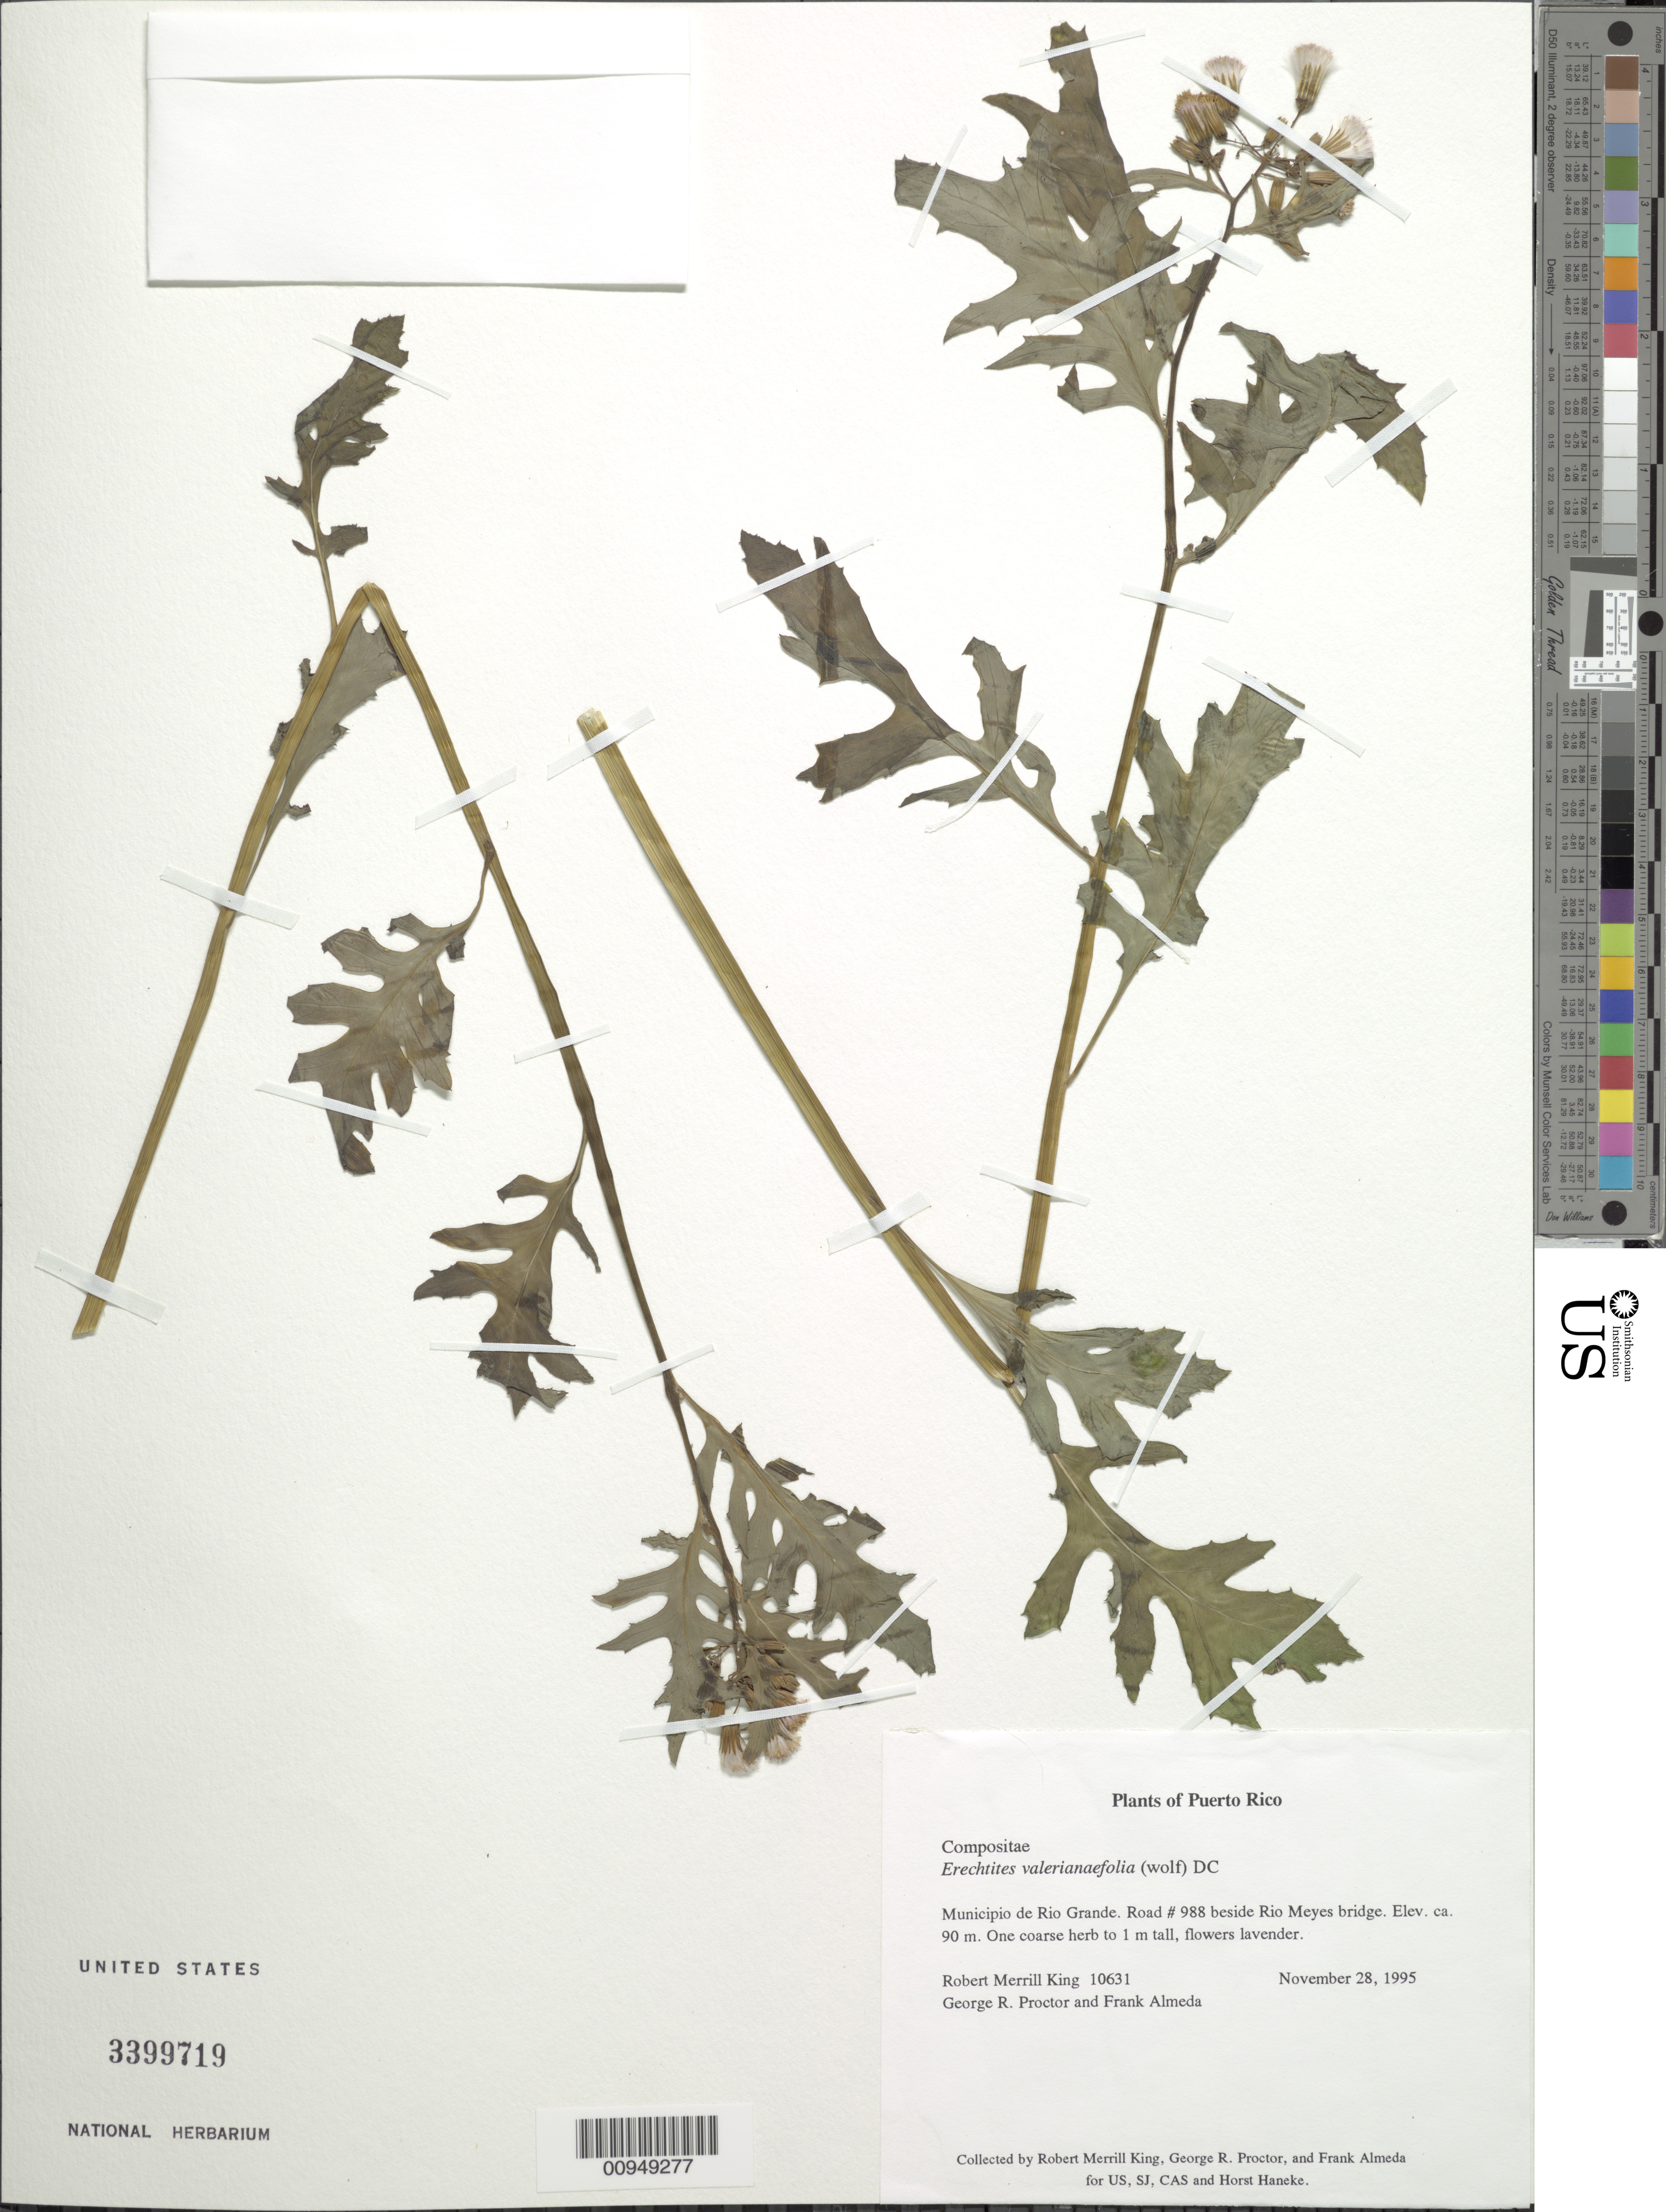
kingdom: Plantae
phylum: Tracheophyta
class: Magnoliopsida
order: Asterales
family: Asteraceae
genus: Erechtites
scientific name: Erechtites valerianifolius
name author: (Link ex Spreng.) DC.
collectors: R. M. King, G. R. Proctor & F. Almeda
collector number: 10631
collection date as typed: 28 Nov 1995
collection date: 1995-11-28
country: Puerto Rico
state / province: Río Grande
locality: Road # 988 beside Rio Meyes bridge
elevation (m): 90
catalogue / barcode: US 3399719